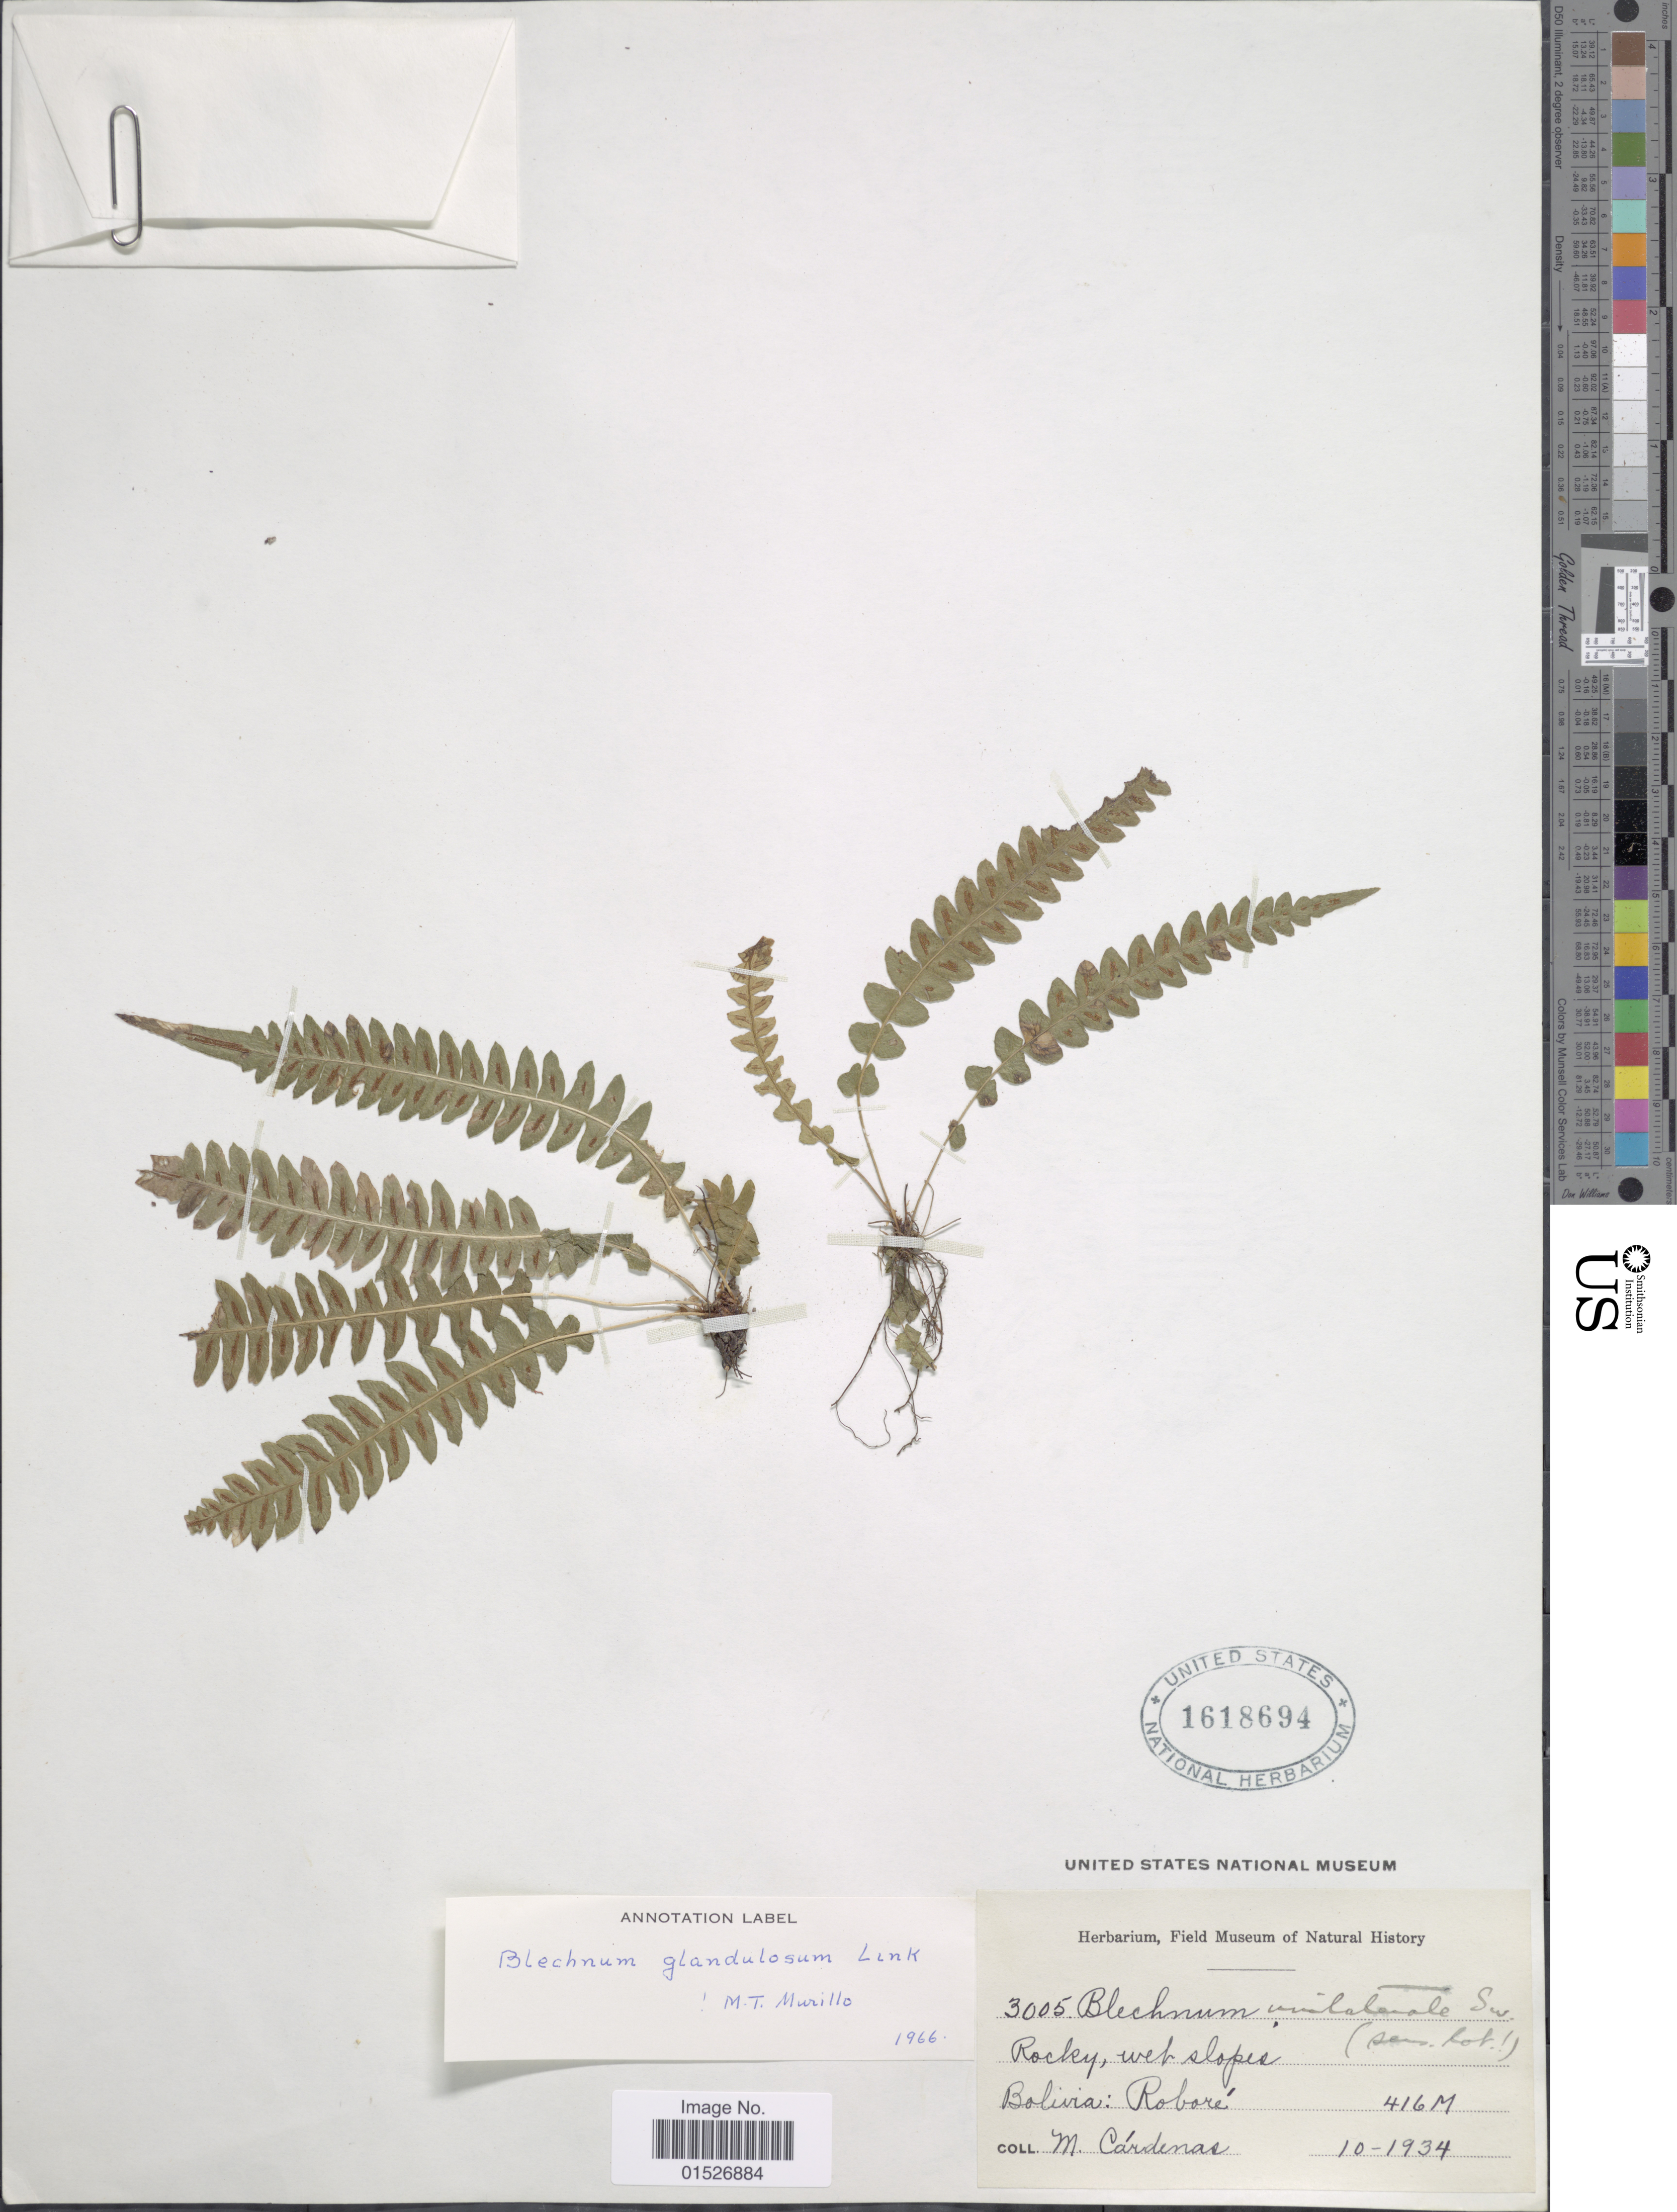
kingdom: Plantae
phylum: Tracheophyta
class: Polypodiopsida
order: Polypodiales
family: Blechnaceae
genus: Blechnum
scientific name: Blechnum polypodioides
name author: Raddi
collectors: M. Cárdenas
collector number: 416M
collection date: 1934-10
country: Bolivia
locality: Bolivia: Robore.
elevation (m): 416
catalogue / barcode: US 1618694